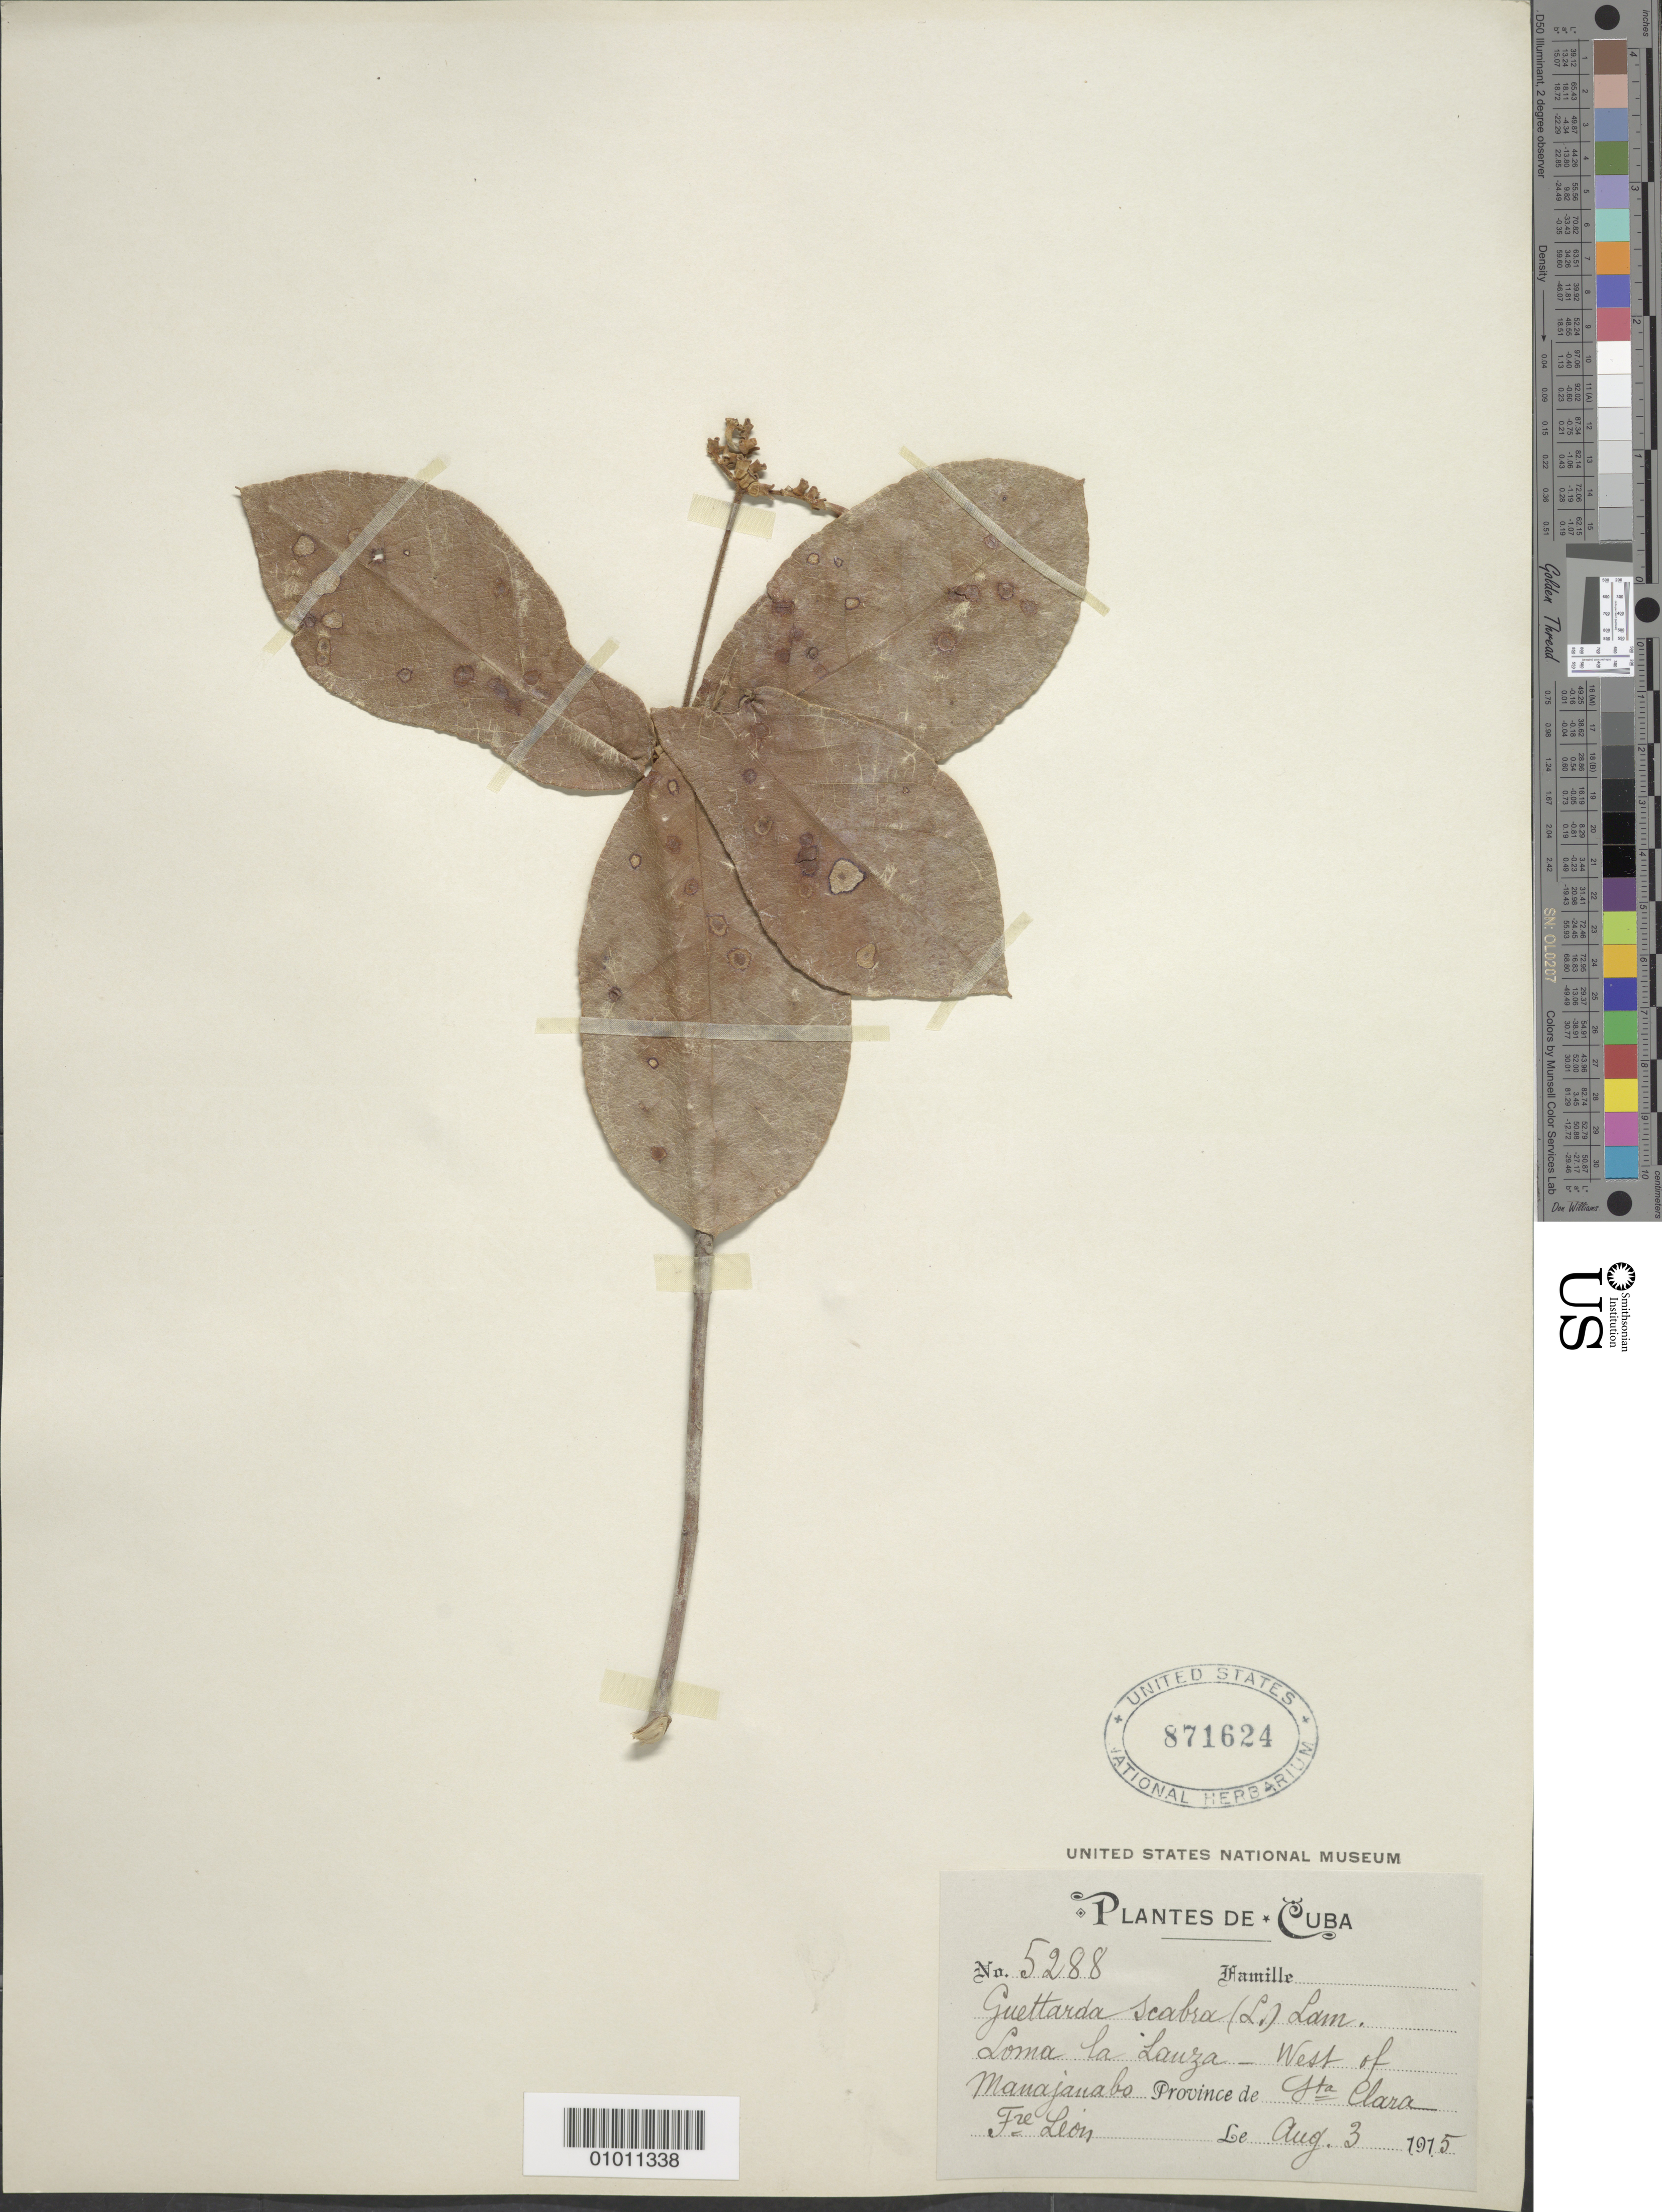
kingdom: Plantae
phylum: Tracheophyta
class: Magnoliopsida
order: Gentianales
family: Rubiaceae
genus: Guettarda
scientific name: Guettarda scabra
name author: (L.) Vent.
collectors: Bro. León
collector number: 5288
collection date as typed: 03 Aug 1915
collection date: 1915-08-03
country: Cuba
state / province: Santa Clara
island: Cuba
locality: Loma la Lanza, west of Manajanabo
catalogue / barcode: US 871624